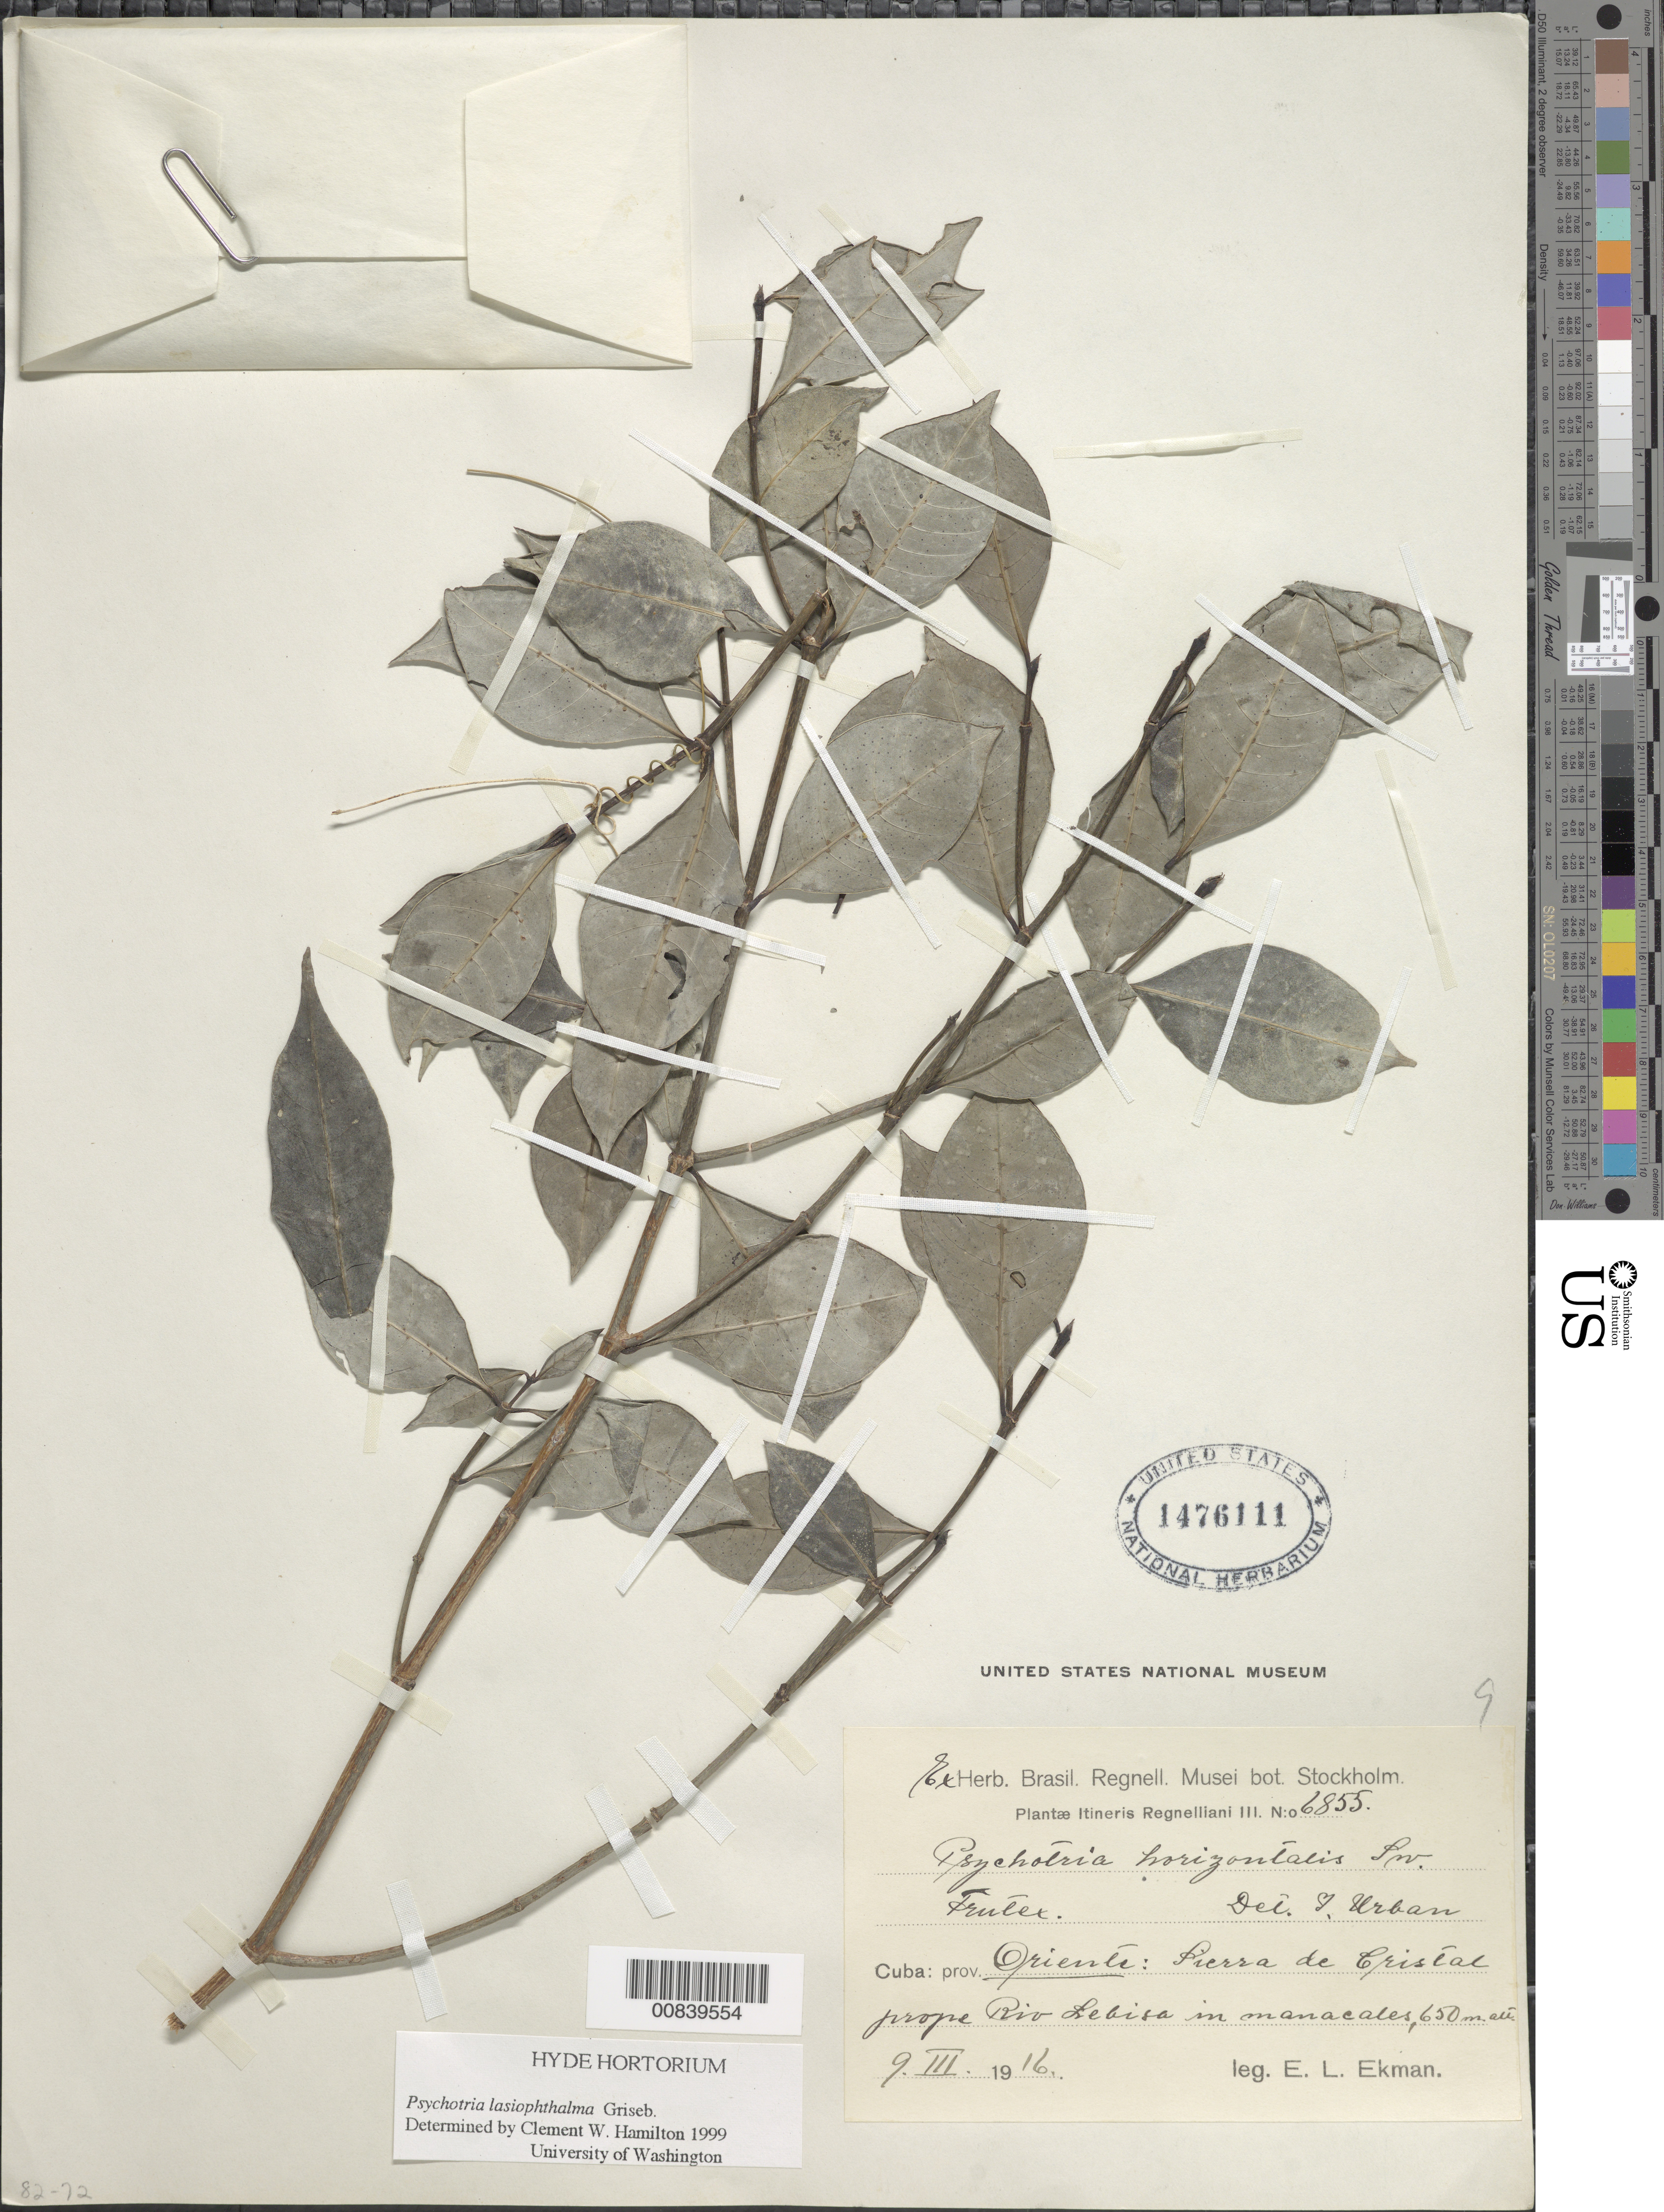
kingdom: Plantae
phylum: Tracheophyta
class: Magnoliopsida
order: Gentianales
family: Rubiaceae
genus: Psychotria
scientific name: Psychotria lasiophthalma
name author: Griseb.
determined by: Hamilton, C. W.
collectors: E. L. Ekman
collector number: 6855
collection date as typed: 09 Mar 1916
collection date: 1916-03-09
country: Cuba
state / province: Oriente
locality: Sierra de Cristal, prope Riv Lebisa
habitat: In manacales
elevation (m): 650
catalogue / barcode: US 1476111